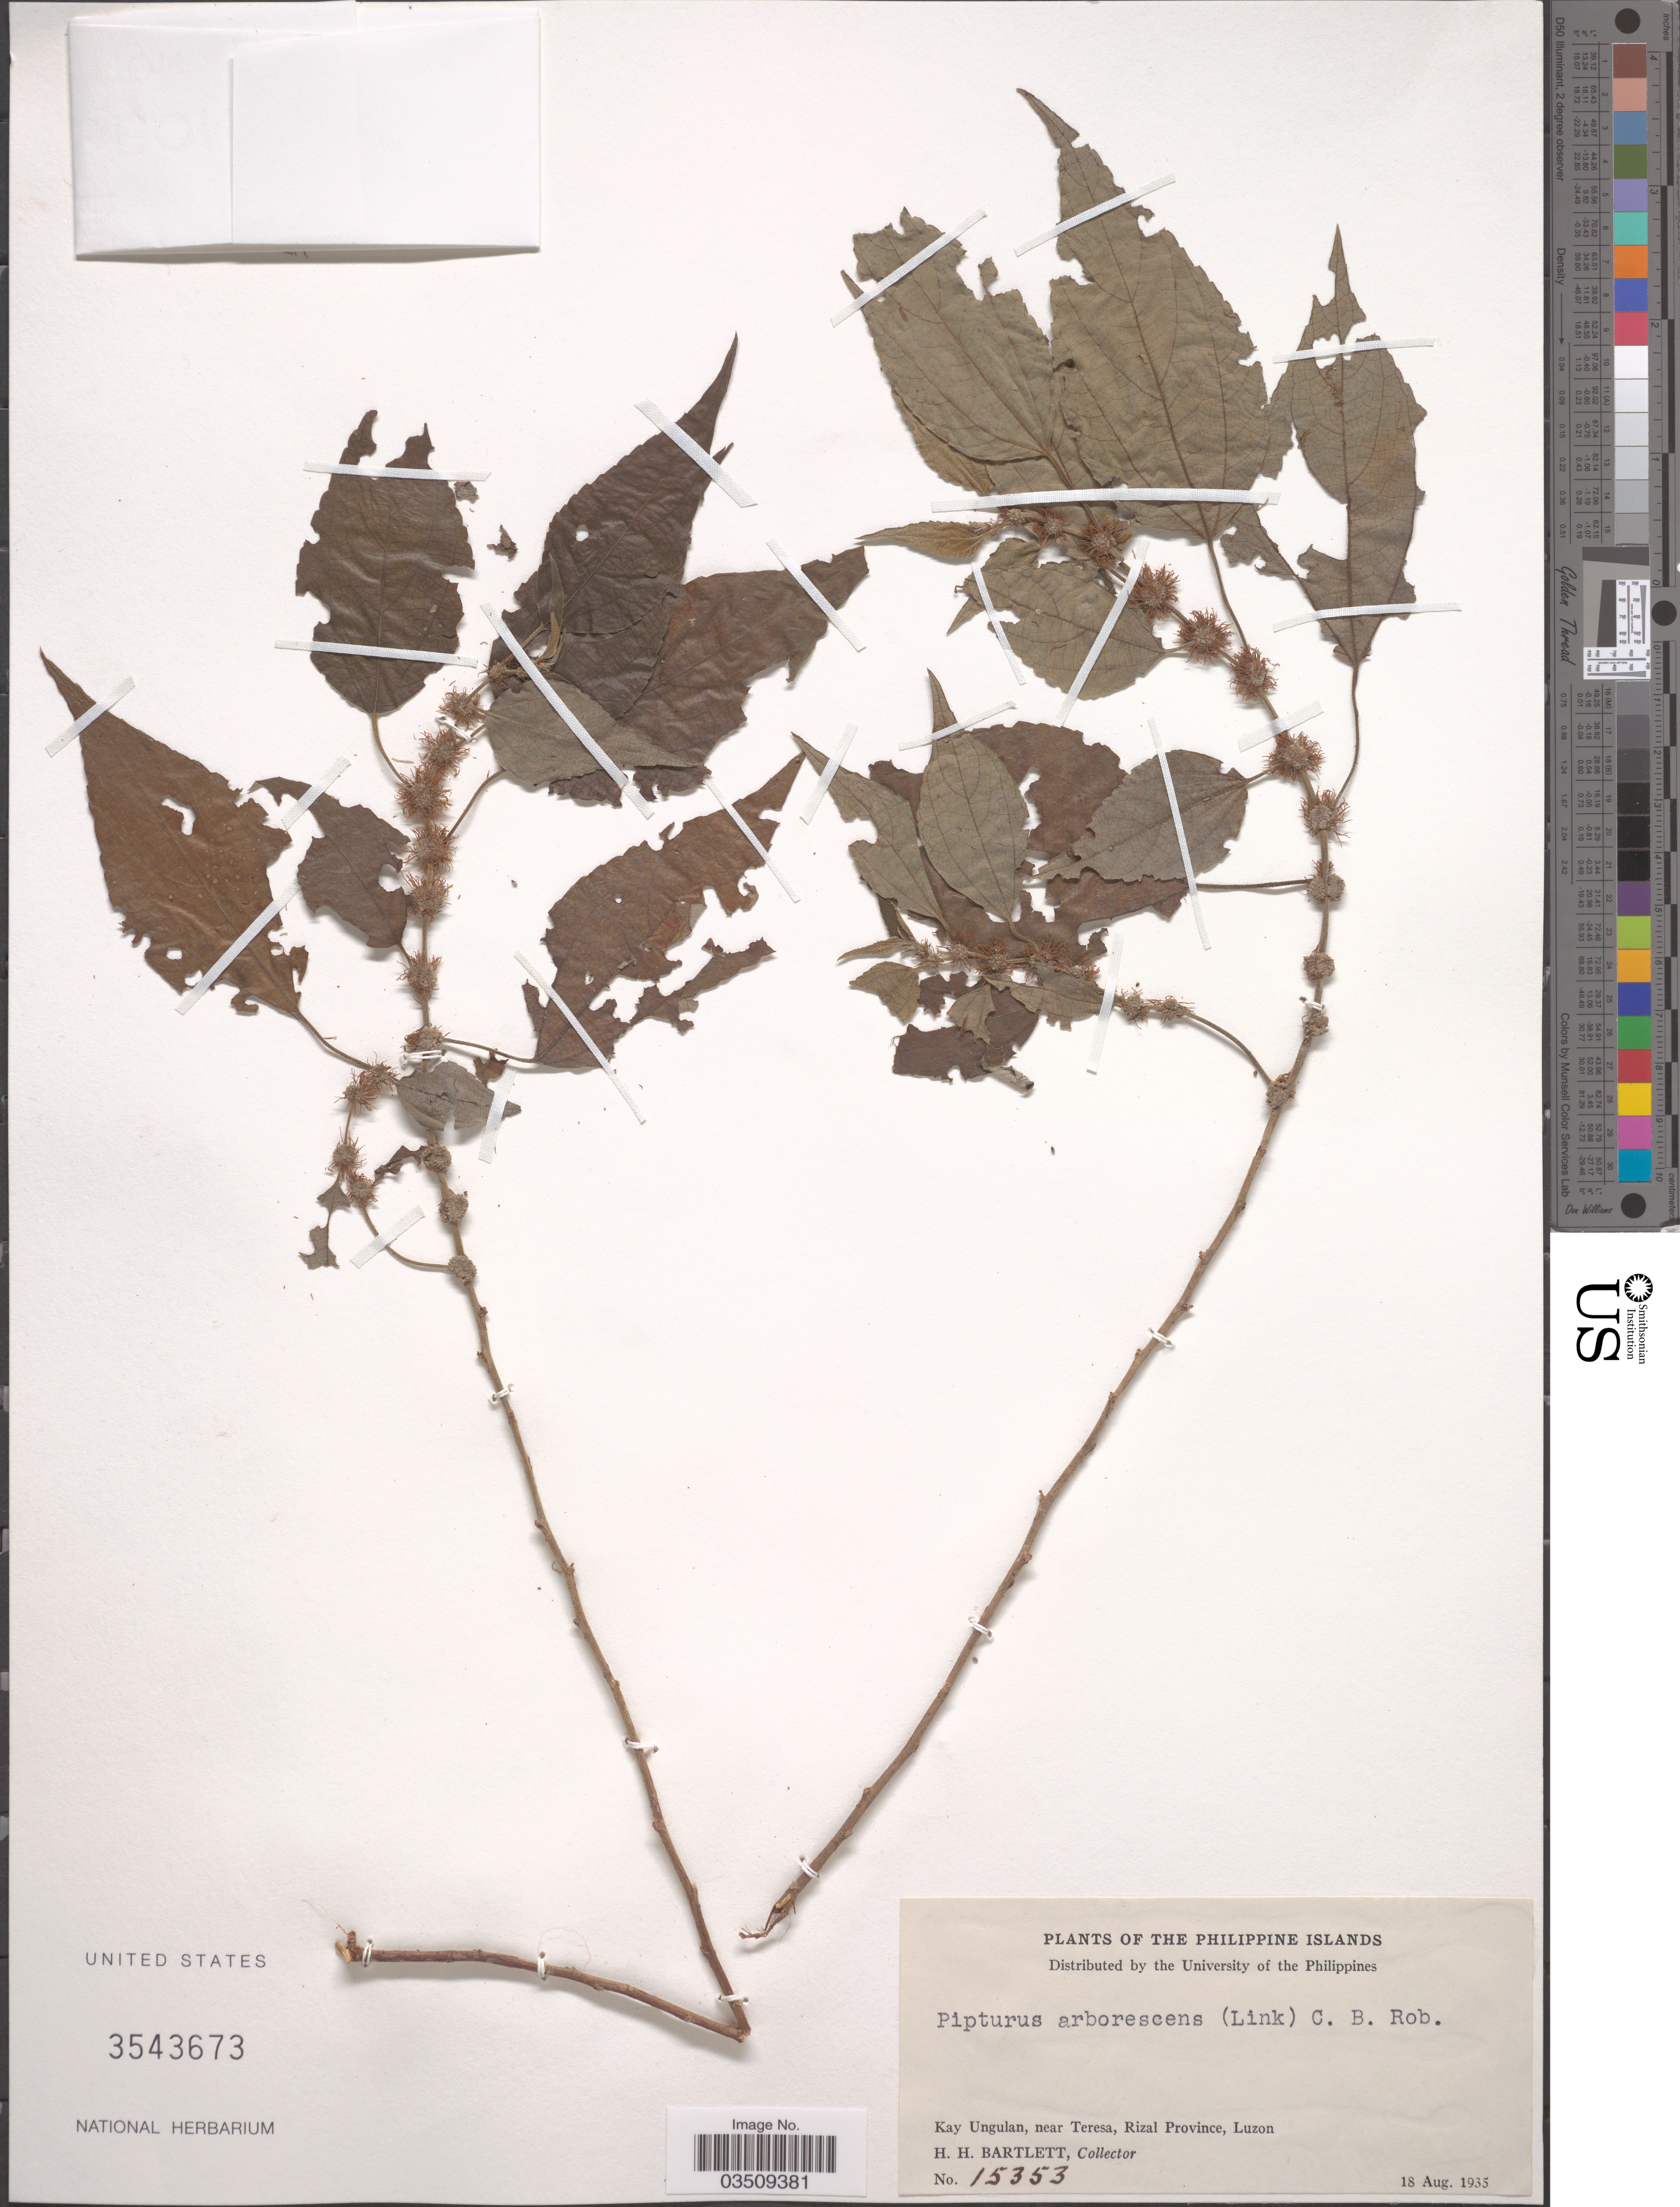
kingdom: Plantae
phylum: Tracheophyta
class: Magnoliopsida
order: Rosales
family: Urticaceae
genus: Pipturus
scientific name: Pipturus arborescens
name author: (Link) C.B. Rob.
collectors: H. H. Bartlett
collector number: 15353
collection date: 1935-08-18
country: Philippines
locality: Kay Ungulan, near Teresa, Rizal Province, Luzon.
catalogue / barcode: US 3543673